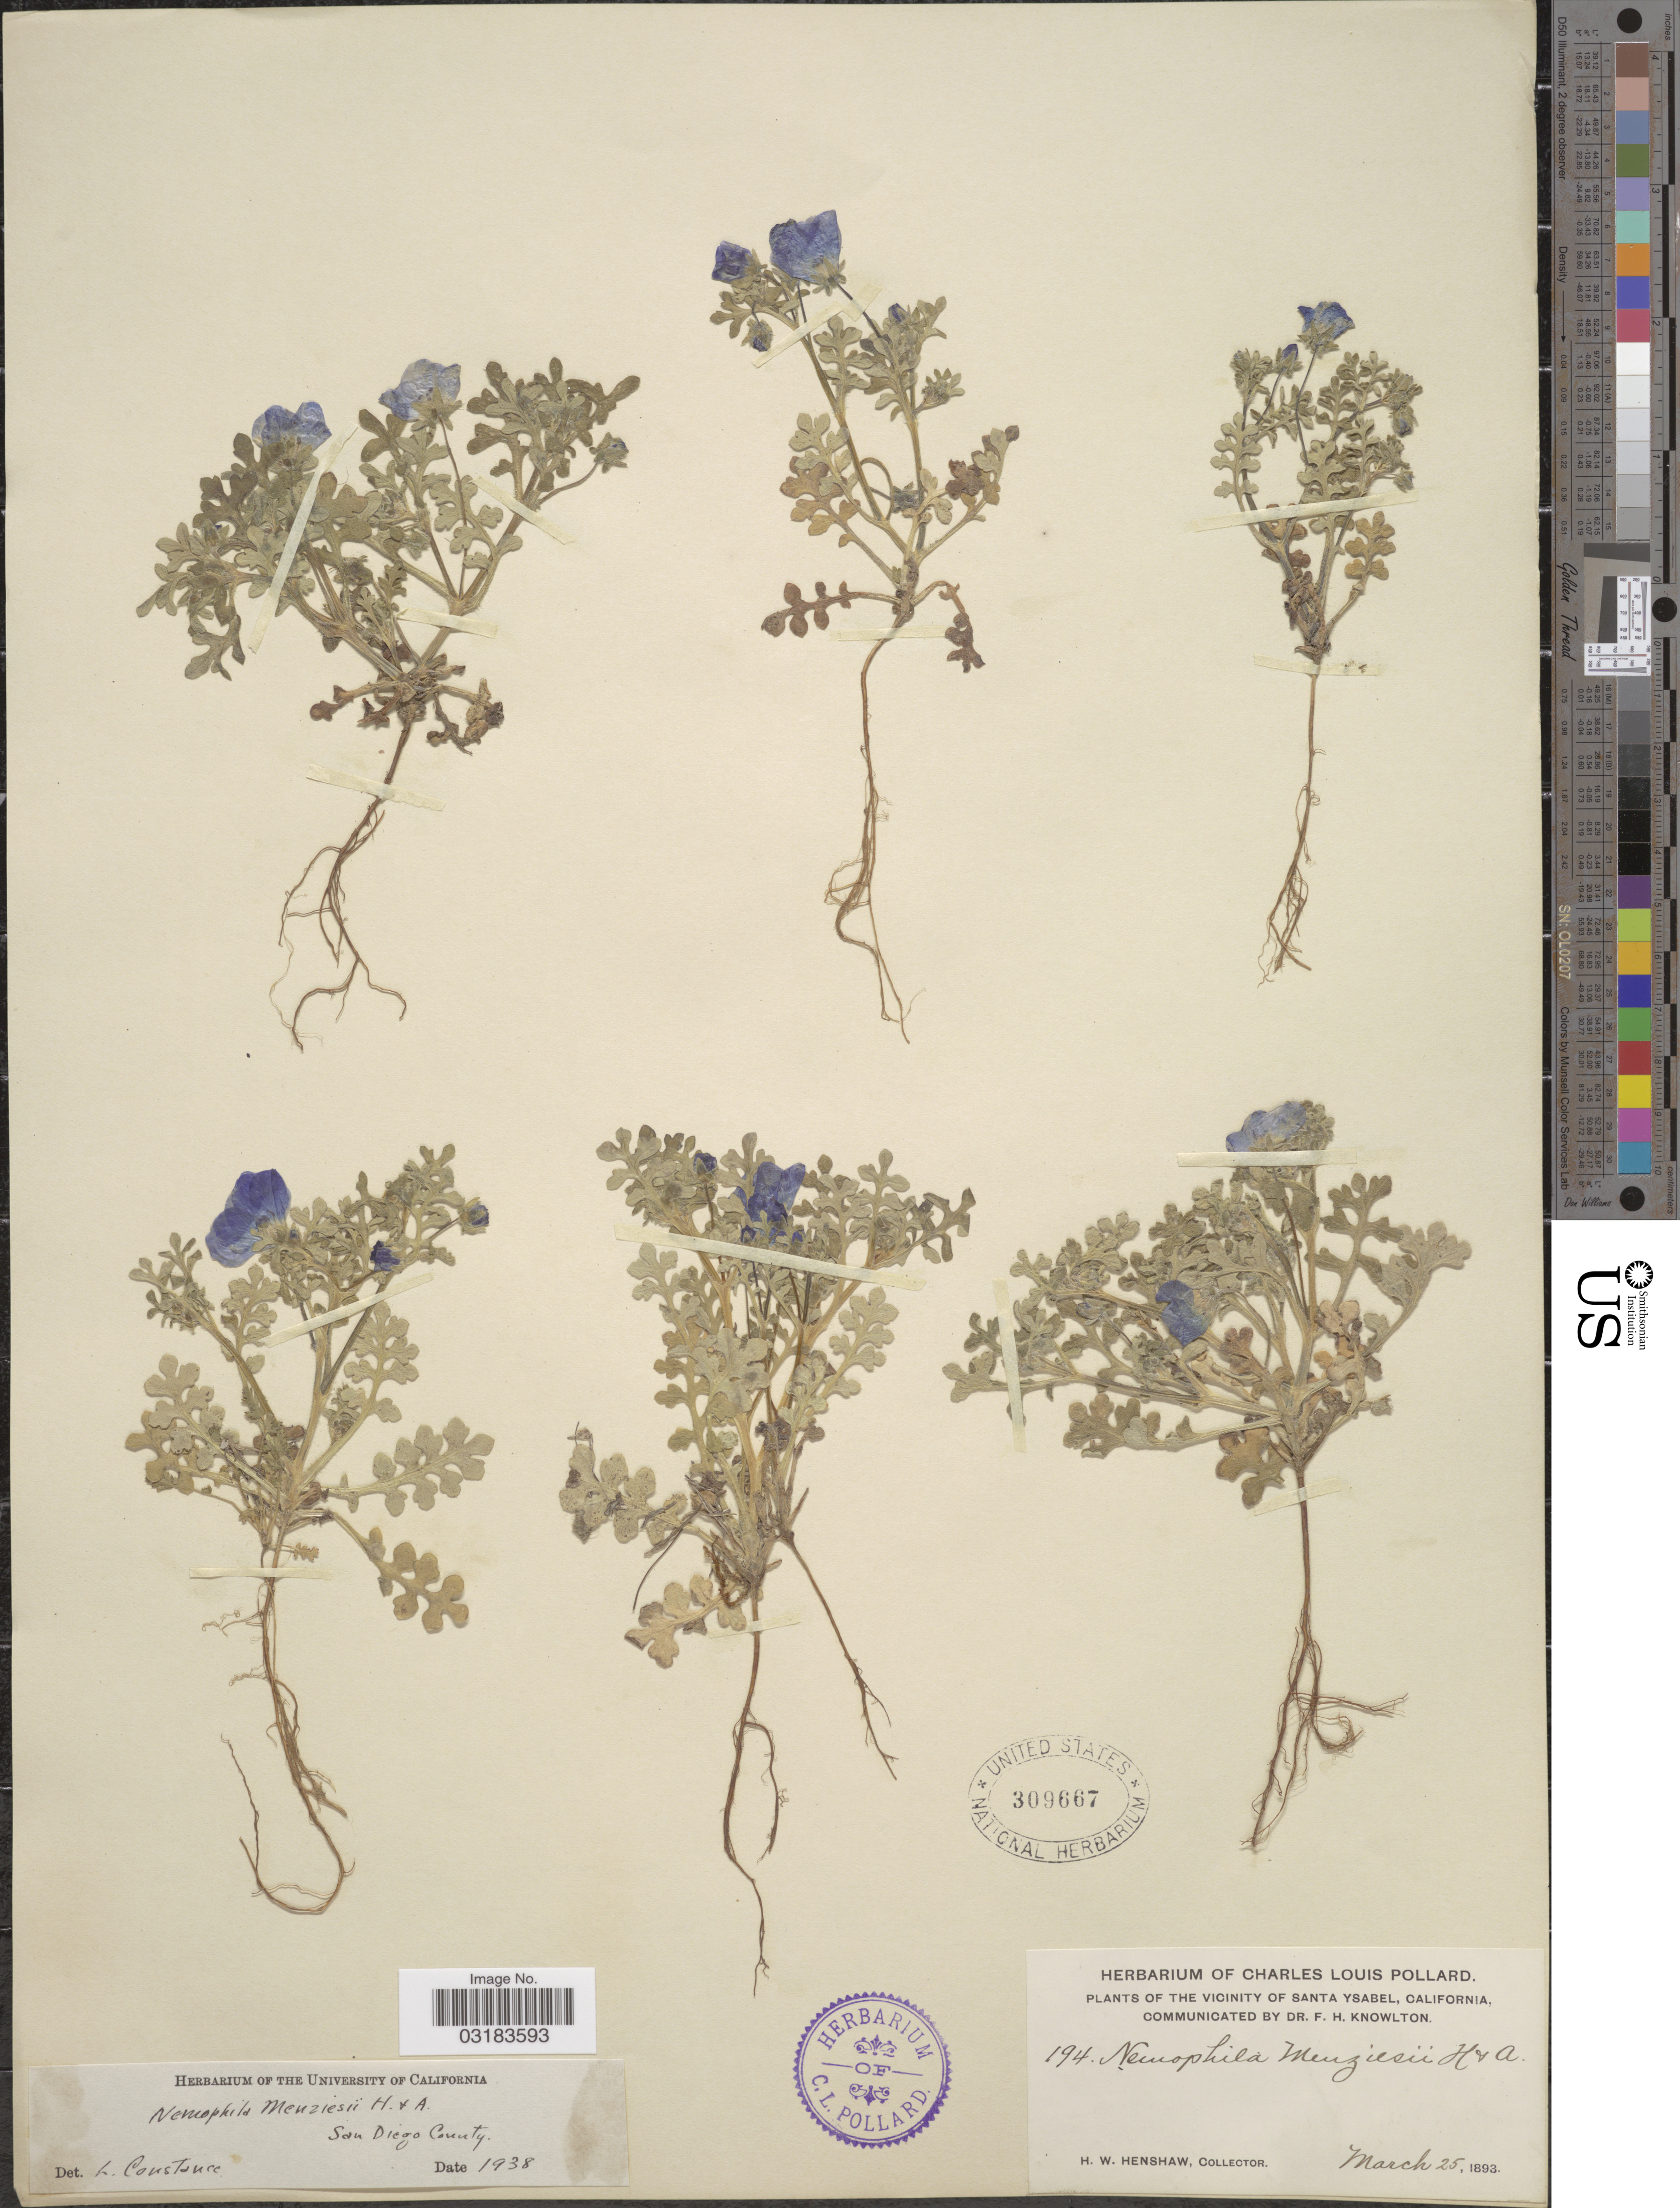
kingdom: Plantae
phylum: Tracheophyta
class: Magnoliopsida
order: Boraginales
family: Hydrophyllaceae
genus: Nemophila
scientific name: Nemophila menziesii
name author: Hook. & Arn.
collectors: H. Henshaw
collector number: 194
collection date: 1893-03-25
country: United States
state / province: California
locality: The Vicinity of Santa Ysabel.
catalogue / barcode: US 309667